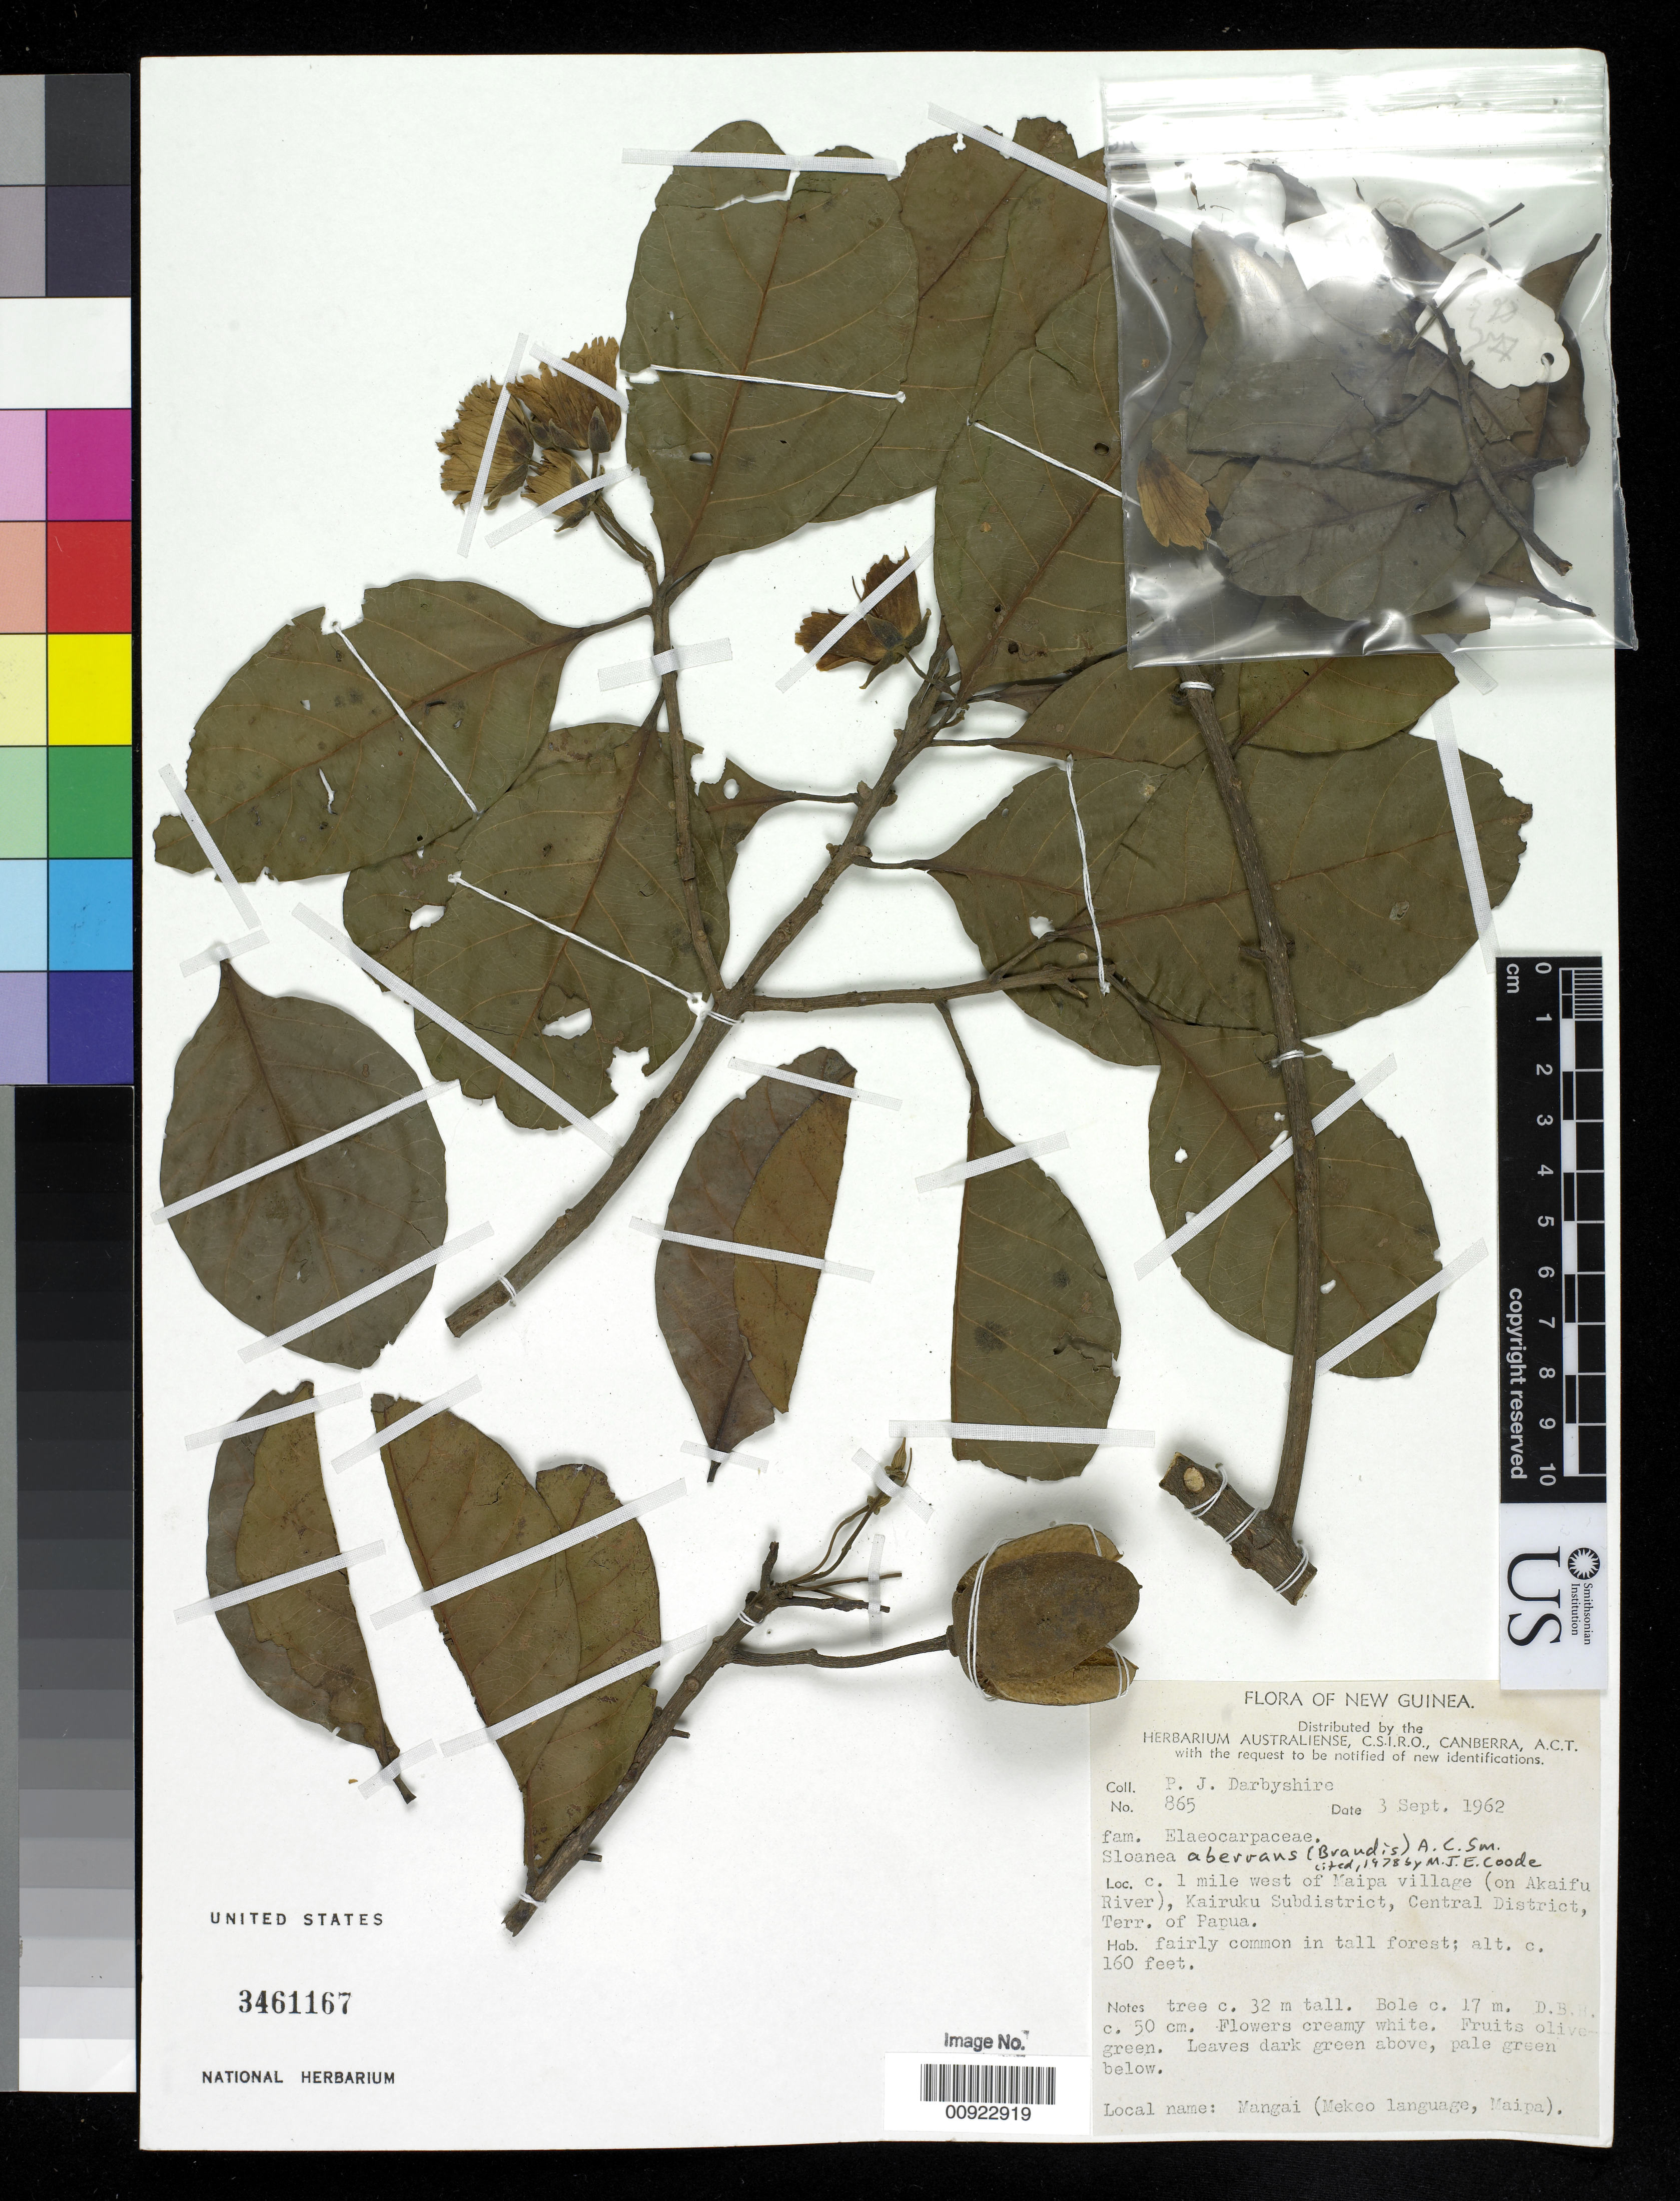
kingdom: Plantae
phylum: Tracheophyta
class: Magnoliopsida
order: Oxalidales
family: Elaeocarpaceae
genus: Sloanea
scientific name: Sloanea aberrans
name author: A.C. Sm.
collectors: P. Darbyshire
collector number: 865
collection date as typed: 03 Sep 1962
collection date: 1962-09-03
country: Papua New Guinea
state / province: Central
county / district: Kairuku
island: New Guinea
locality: c. 1 mile W of Maipa village (on Akaifu River), Kairuku Subdistrict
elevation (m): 49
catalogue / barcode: US 3461167